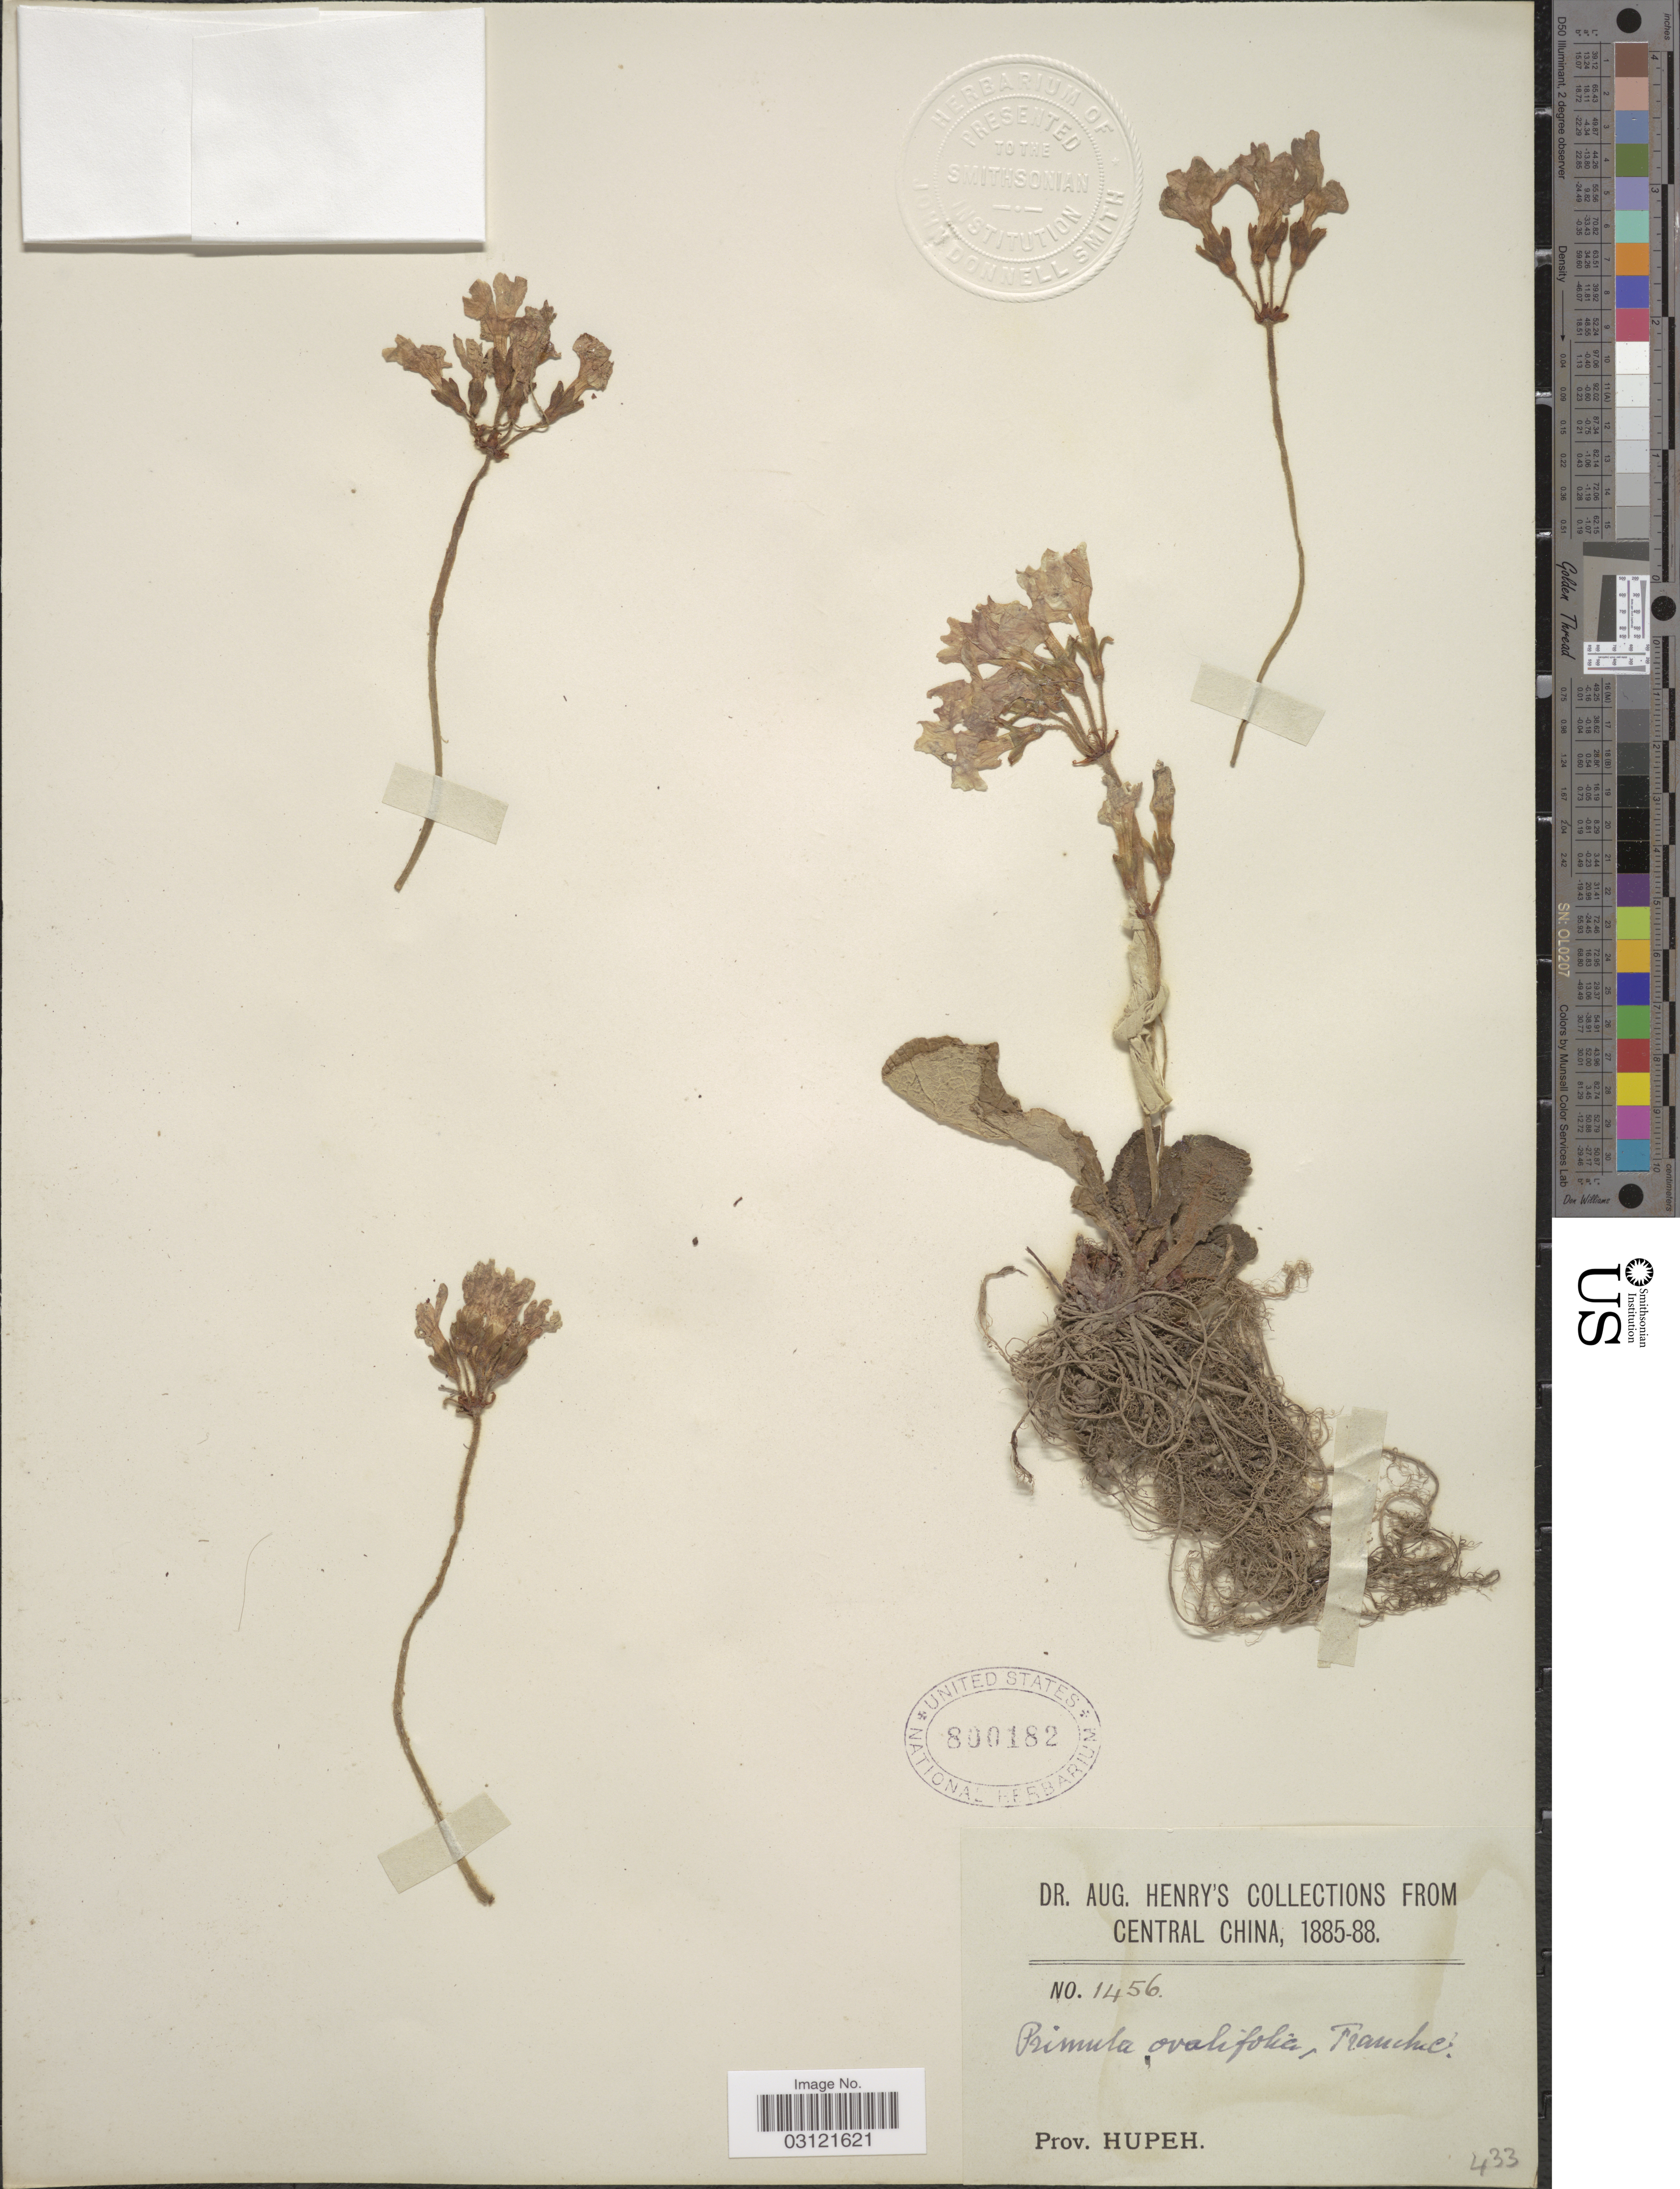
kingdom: Plantae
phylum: Tracheophyta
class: Magnoliopsida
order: Ericales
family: Primulaceae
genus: Primula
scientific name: Primula ovalifolia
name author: Franch.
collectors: A. Henry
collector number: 1456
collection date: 1885/1888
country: China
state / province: Hubei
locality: Central China, Prov. Hupeh.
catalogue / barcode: US 800182